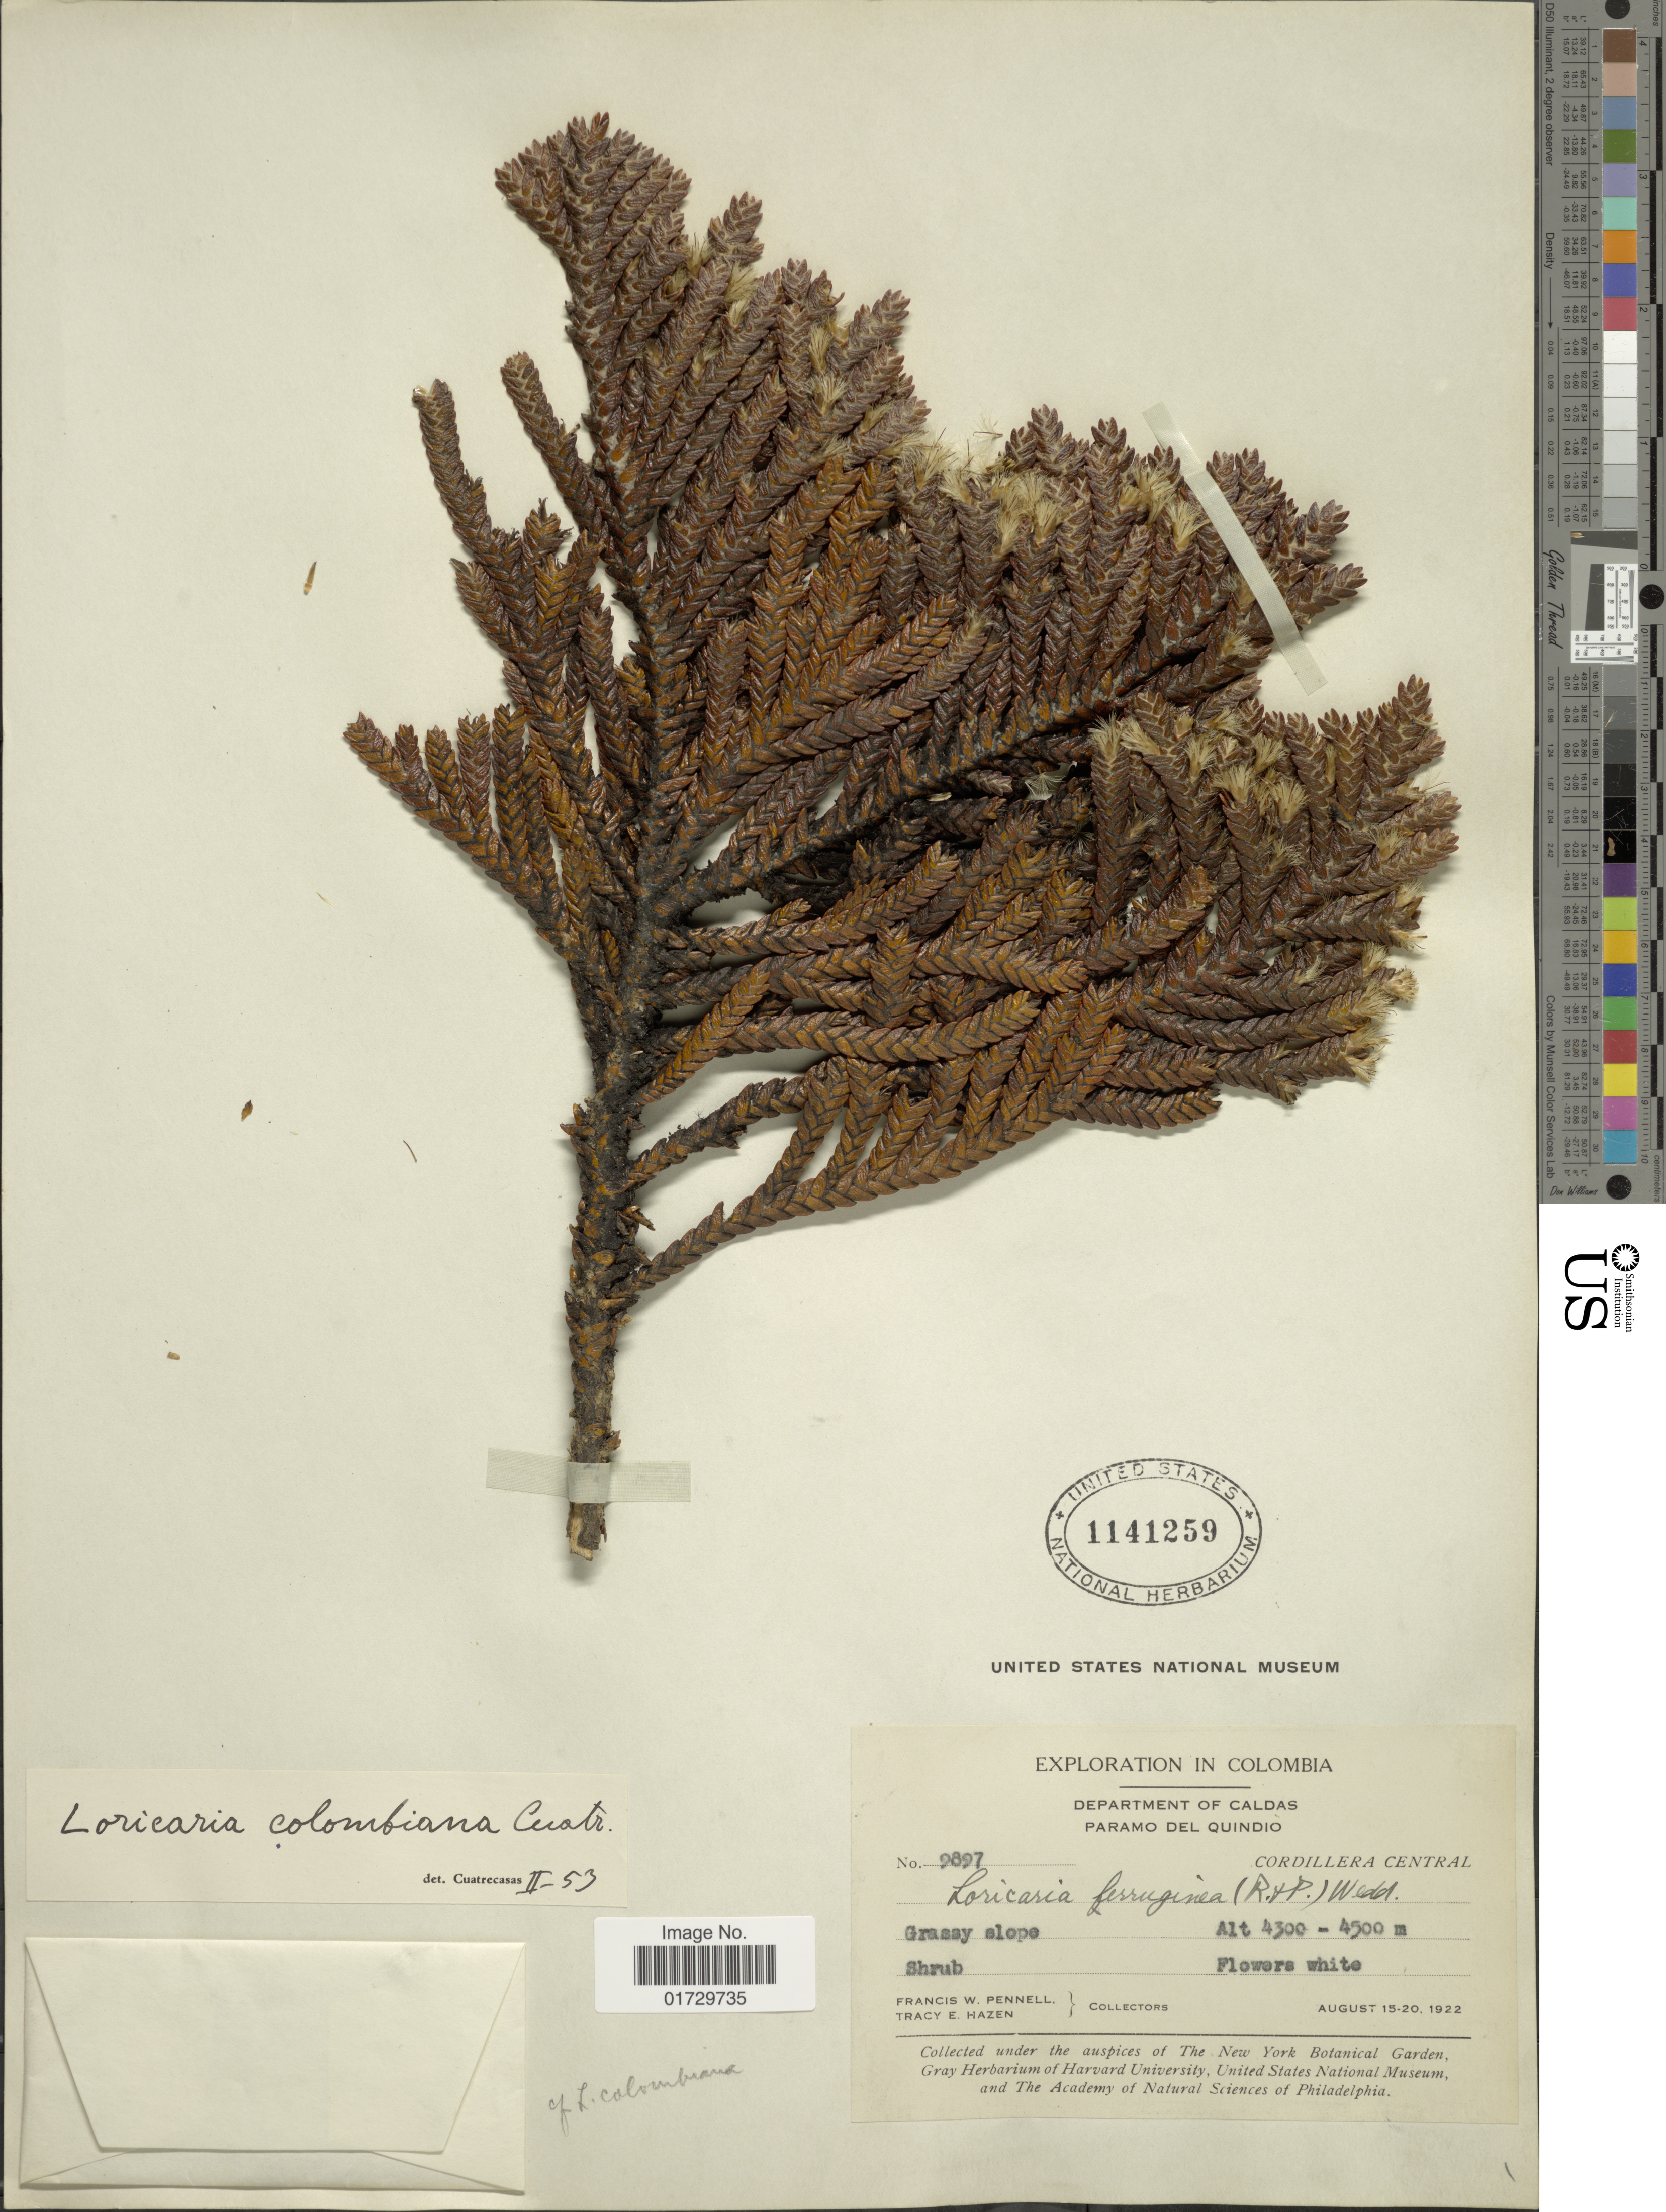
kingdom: Plantae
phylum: Tracheophyta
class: Magnoliopsida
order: Asterales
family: Asteraceae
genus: Loricaria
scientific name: Loricaria colombiana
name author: Cuatrec.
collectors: F. W. Pennell & T. E. Hazen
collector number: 9897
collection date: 1922-08-15/1922-08-20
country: Colombia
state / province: Caldas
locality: Paramo del Quindio, Cordillera Central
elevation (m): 4300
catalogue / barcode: US 1141259